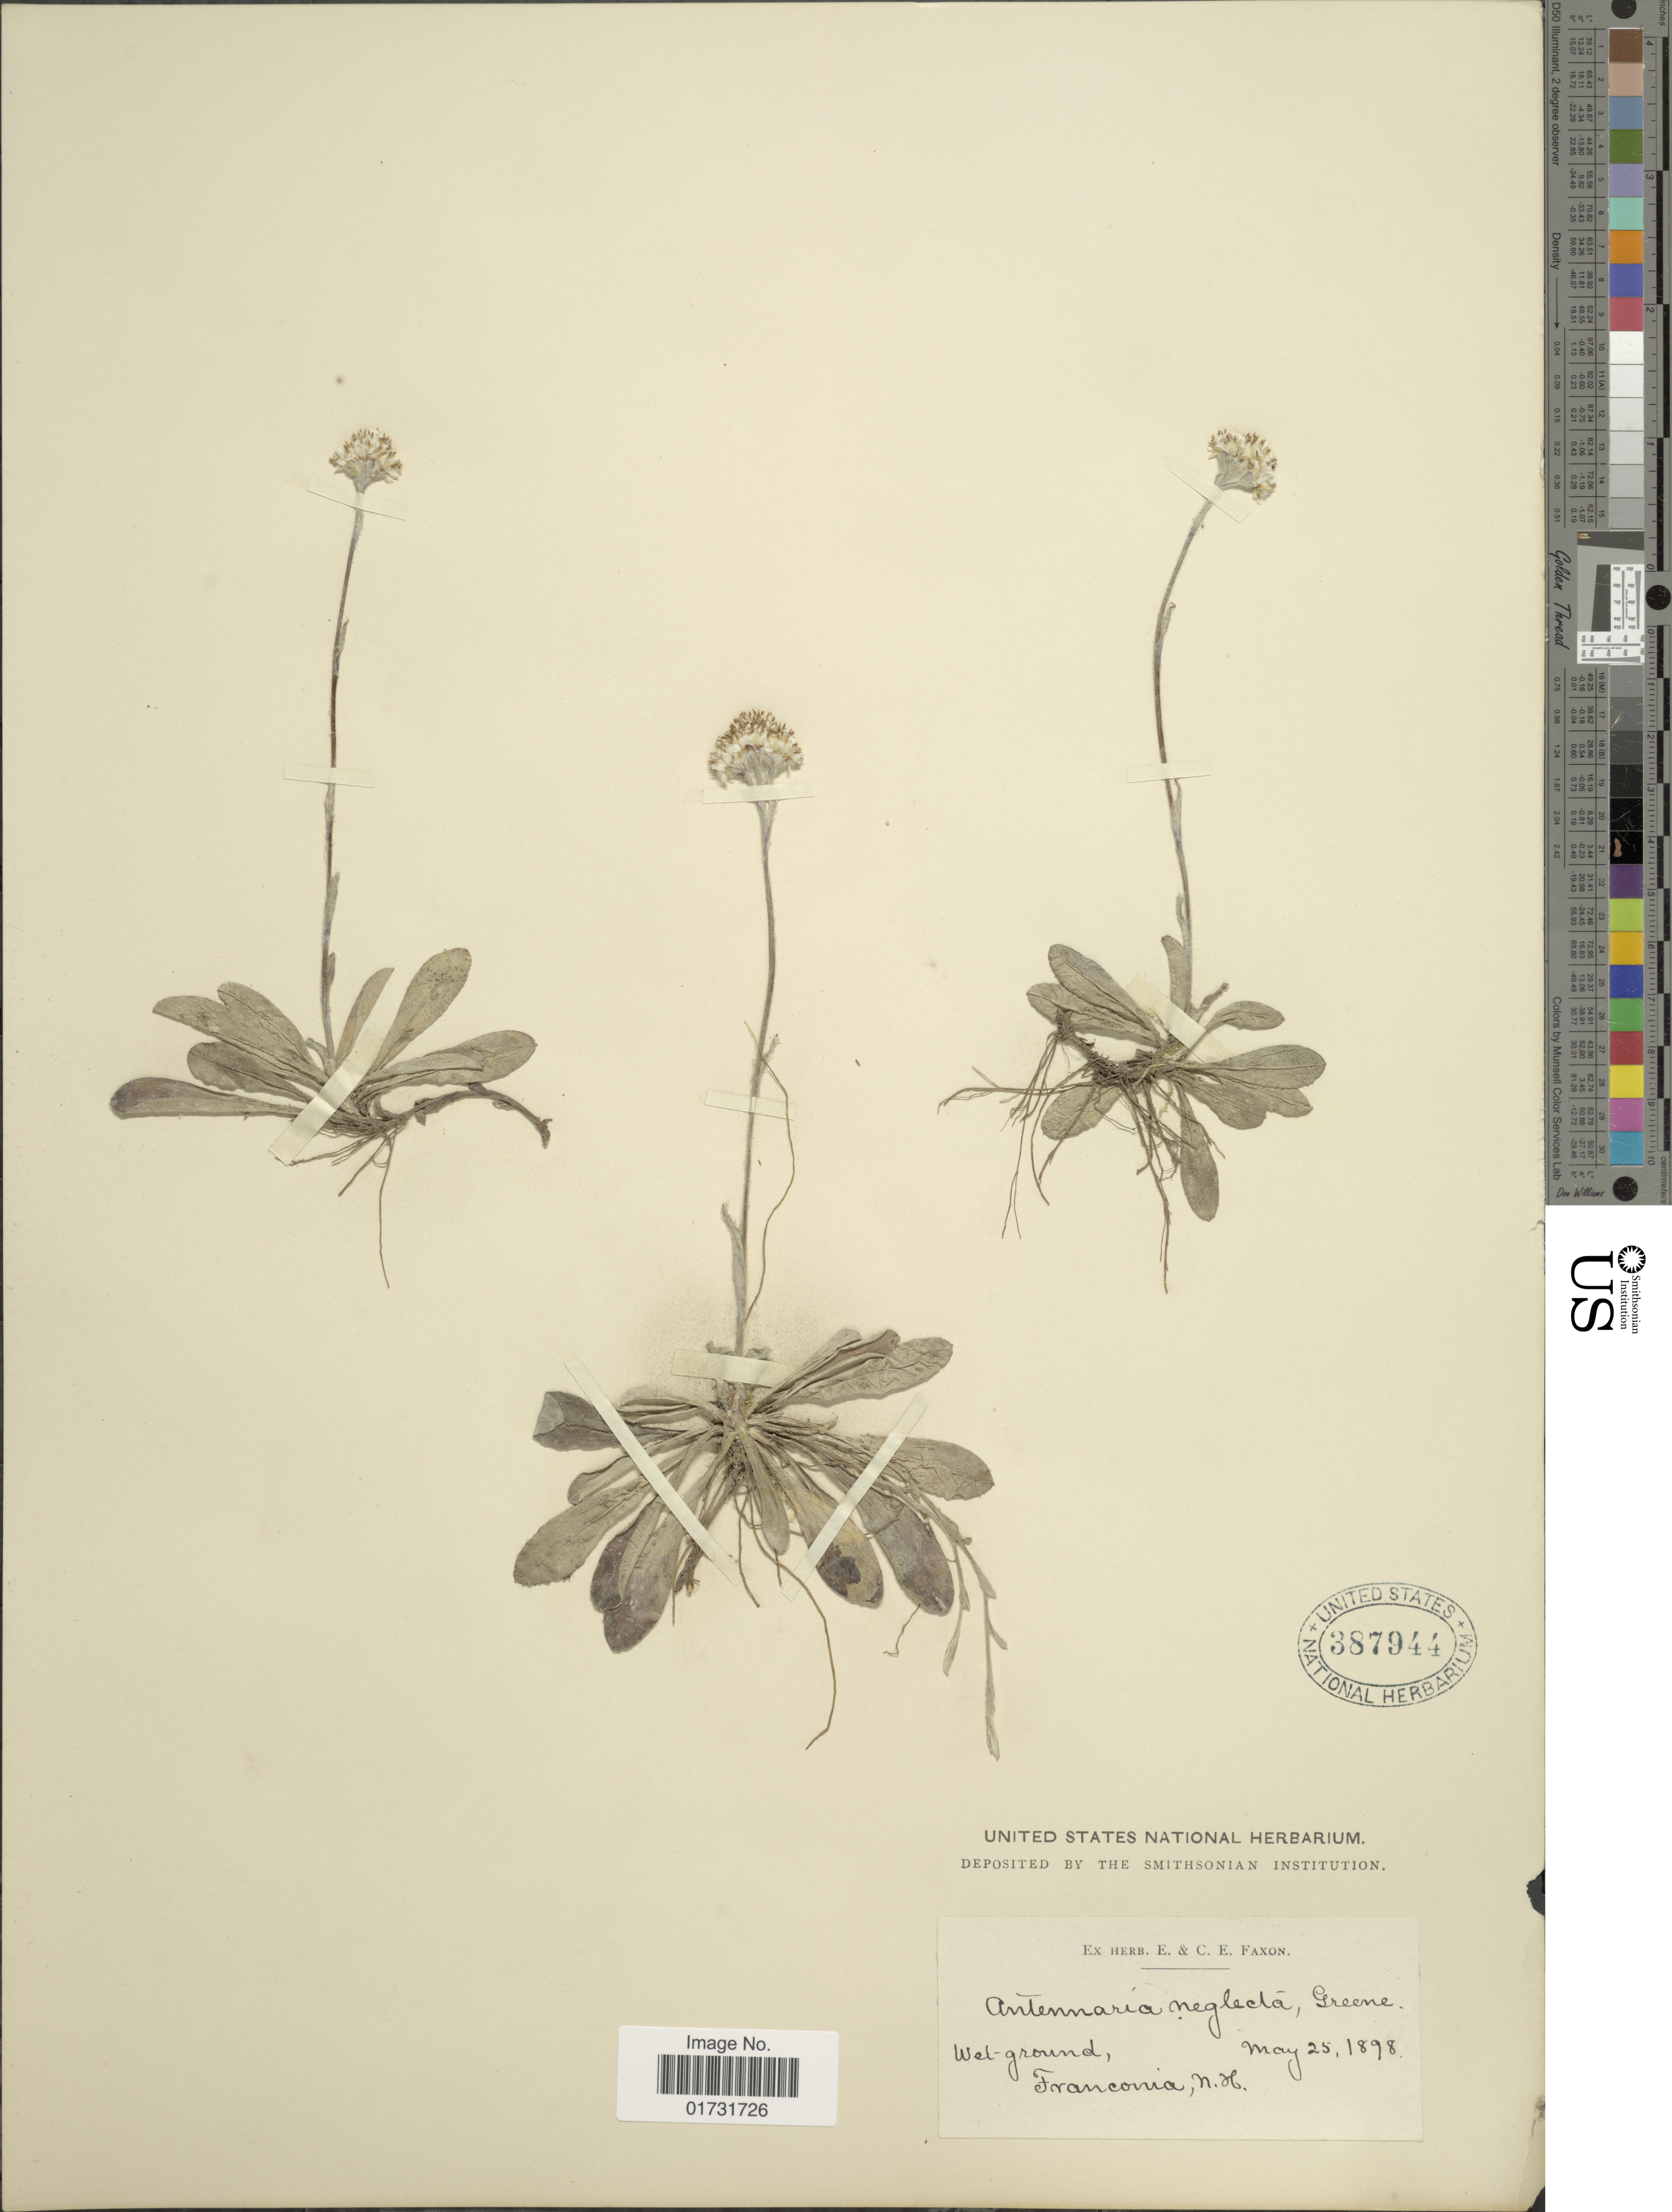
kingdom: Plantae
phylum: Tracheophyta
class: Magnoliopsida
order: Asterales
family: Asteraceae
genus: Antennaria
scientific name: Antennaria neglecta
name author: Greene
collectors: ex herb. E. & C.E. Faxon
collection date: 1898-05-25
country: United States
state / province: New Hampshire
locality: Franconia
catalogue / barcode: US 387944